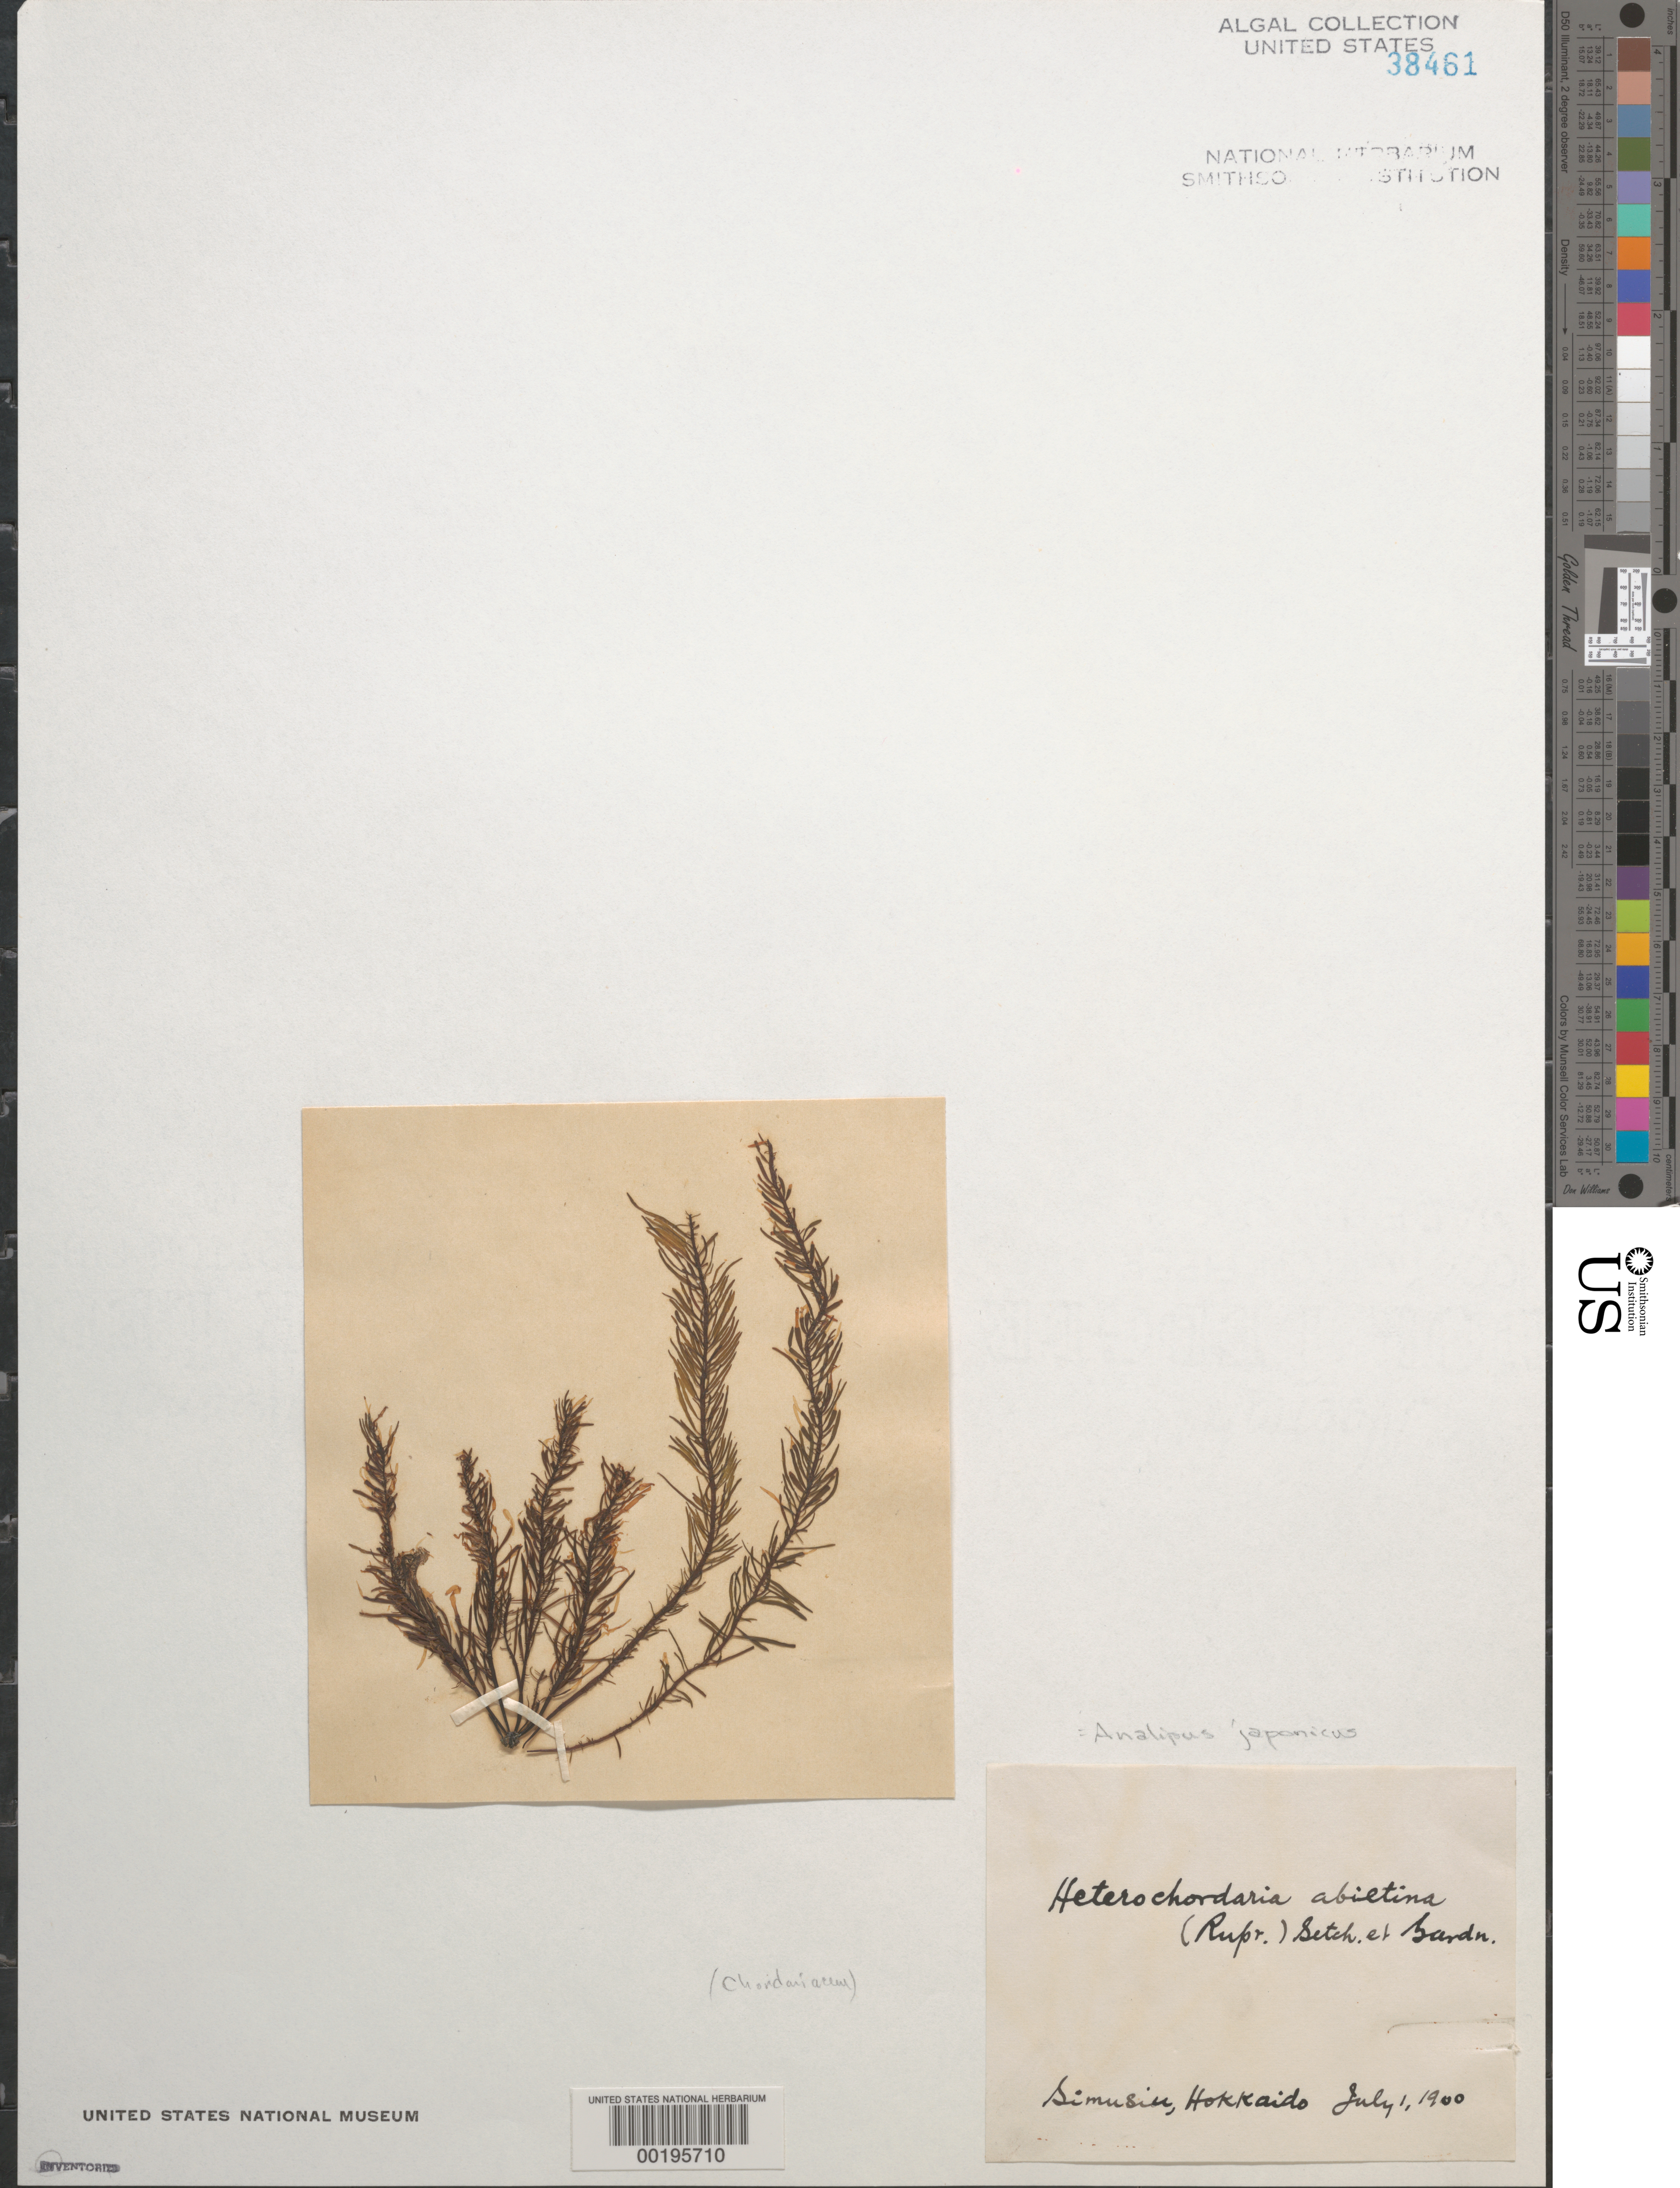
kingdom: Chromista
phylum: Ochrophyta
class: Phaeophyceae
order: Ectocarpales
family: Chordariaceae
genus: Analipus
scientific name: Analipus japonicus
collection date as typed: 01 Jul 1900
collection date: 1900-07-01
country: Japan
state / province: Hokkaido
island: Hokkaido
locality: Simusiu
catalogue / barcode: US 38461